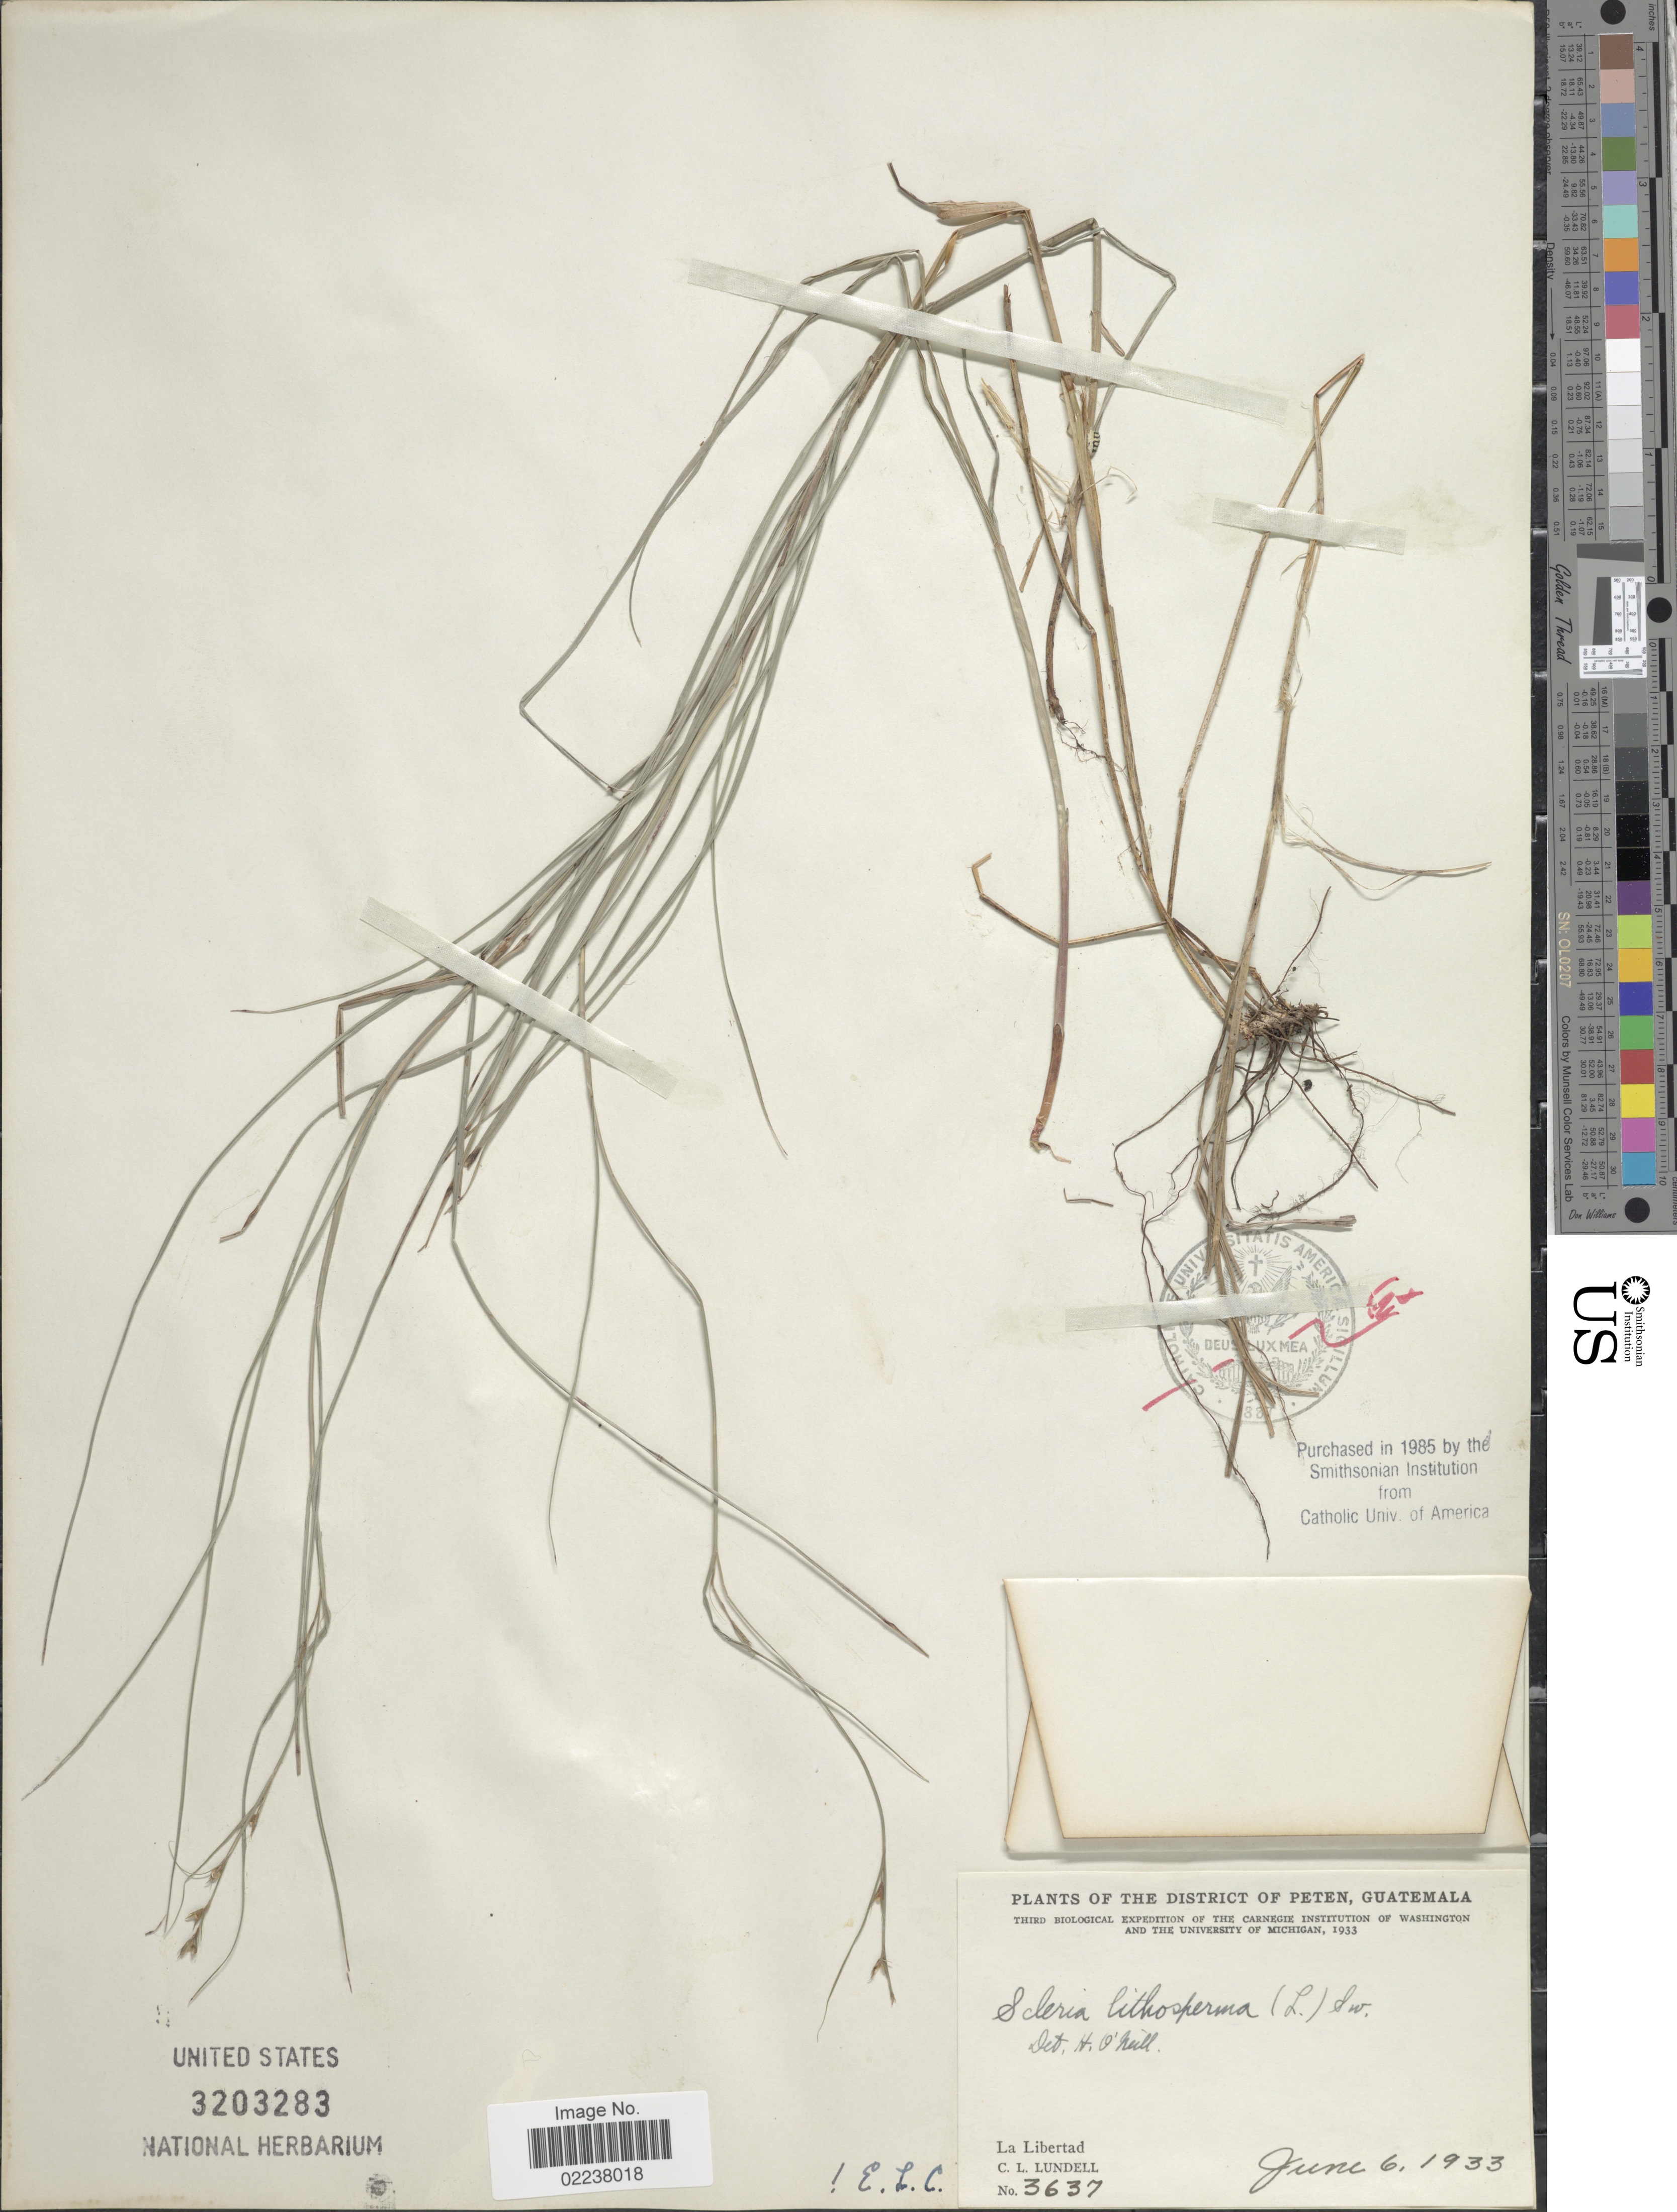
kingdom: Plantae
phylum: Tracheophyta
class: Liliopsida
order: Poales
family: Cyperaceae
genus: Scleria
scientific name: Scleria lithosperma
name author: (L.) Sw.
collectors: C. L. Lundell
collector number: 3637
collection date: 1933-06-06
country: Guatemala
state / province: El Petén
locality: District of Peten, La Libertad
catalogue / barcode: US 3203283